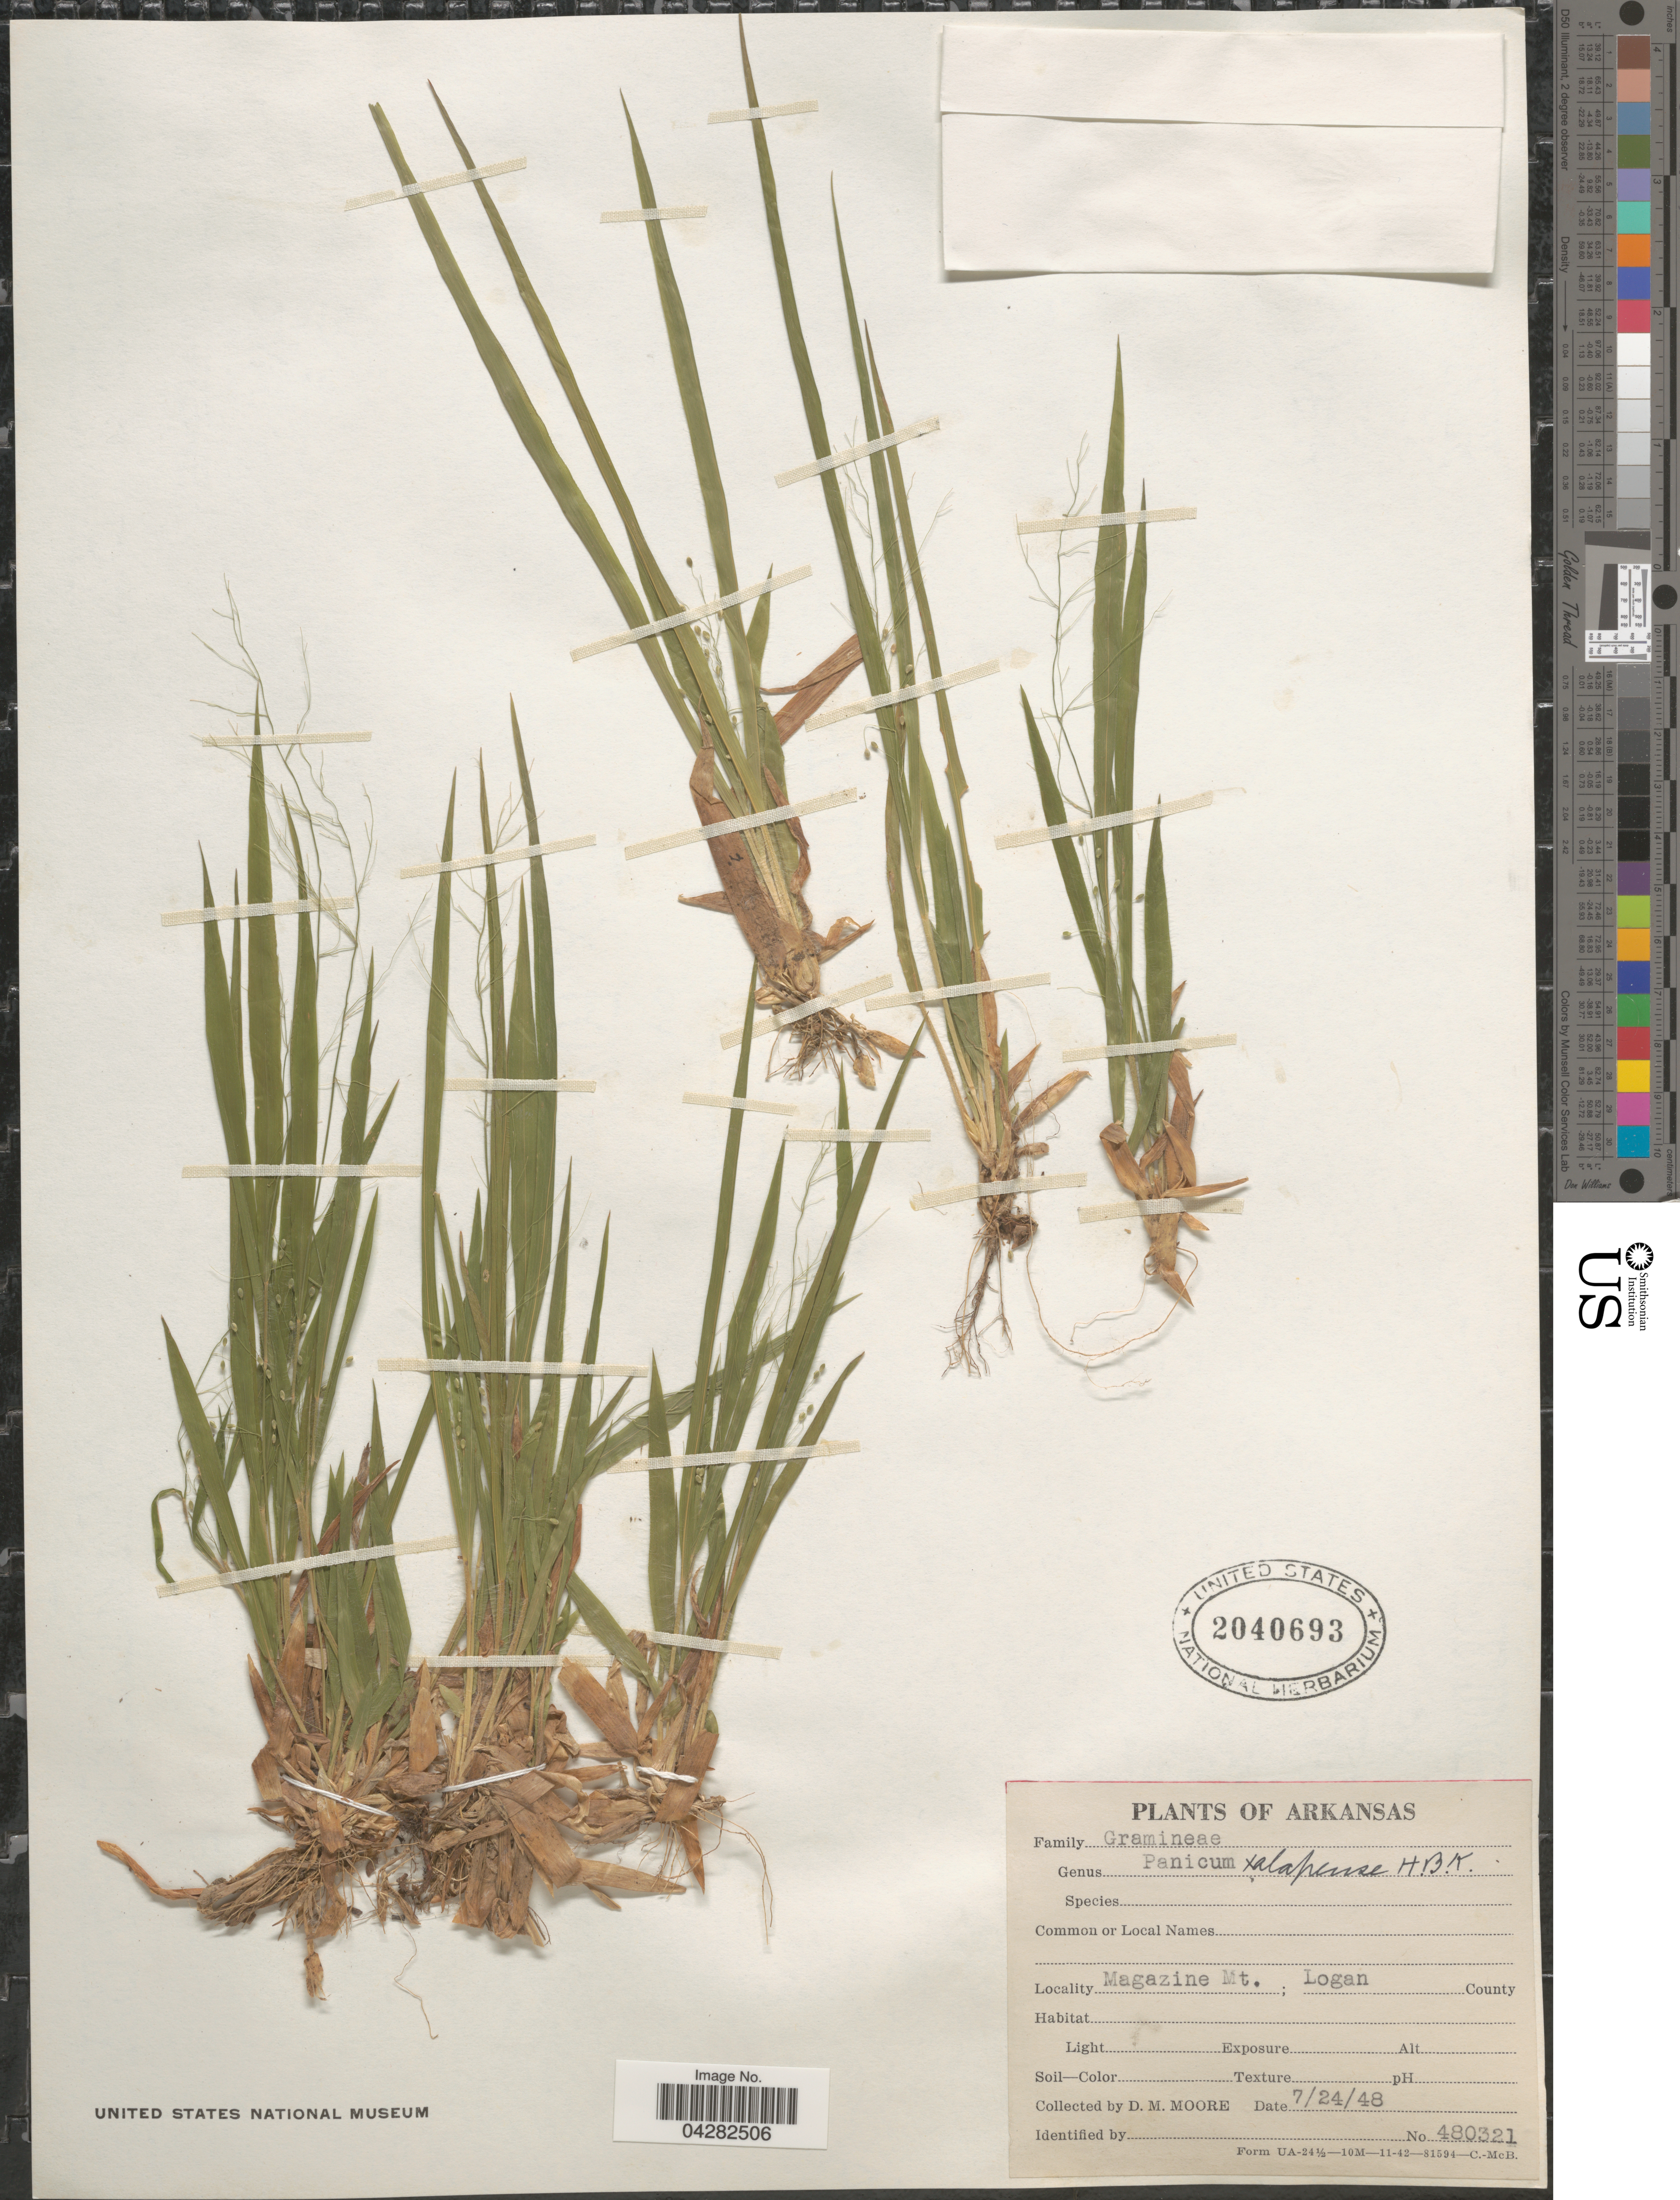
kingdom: Plantae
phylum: Tracheophyta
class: Liliopsida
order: Poales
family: Poaceae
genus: Dichanthelium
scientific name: Dichanthelium laxiflorum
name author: (Lam.) Gould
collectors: D. Moore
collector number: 480321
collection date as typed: Transcribed d/m/y: 24/7/48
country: United States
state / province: Arkansas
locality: Magazine Mt.; Logan County.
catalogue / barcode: US 2040693